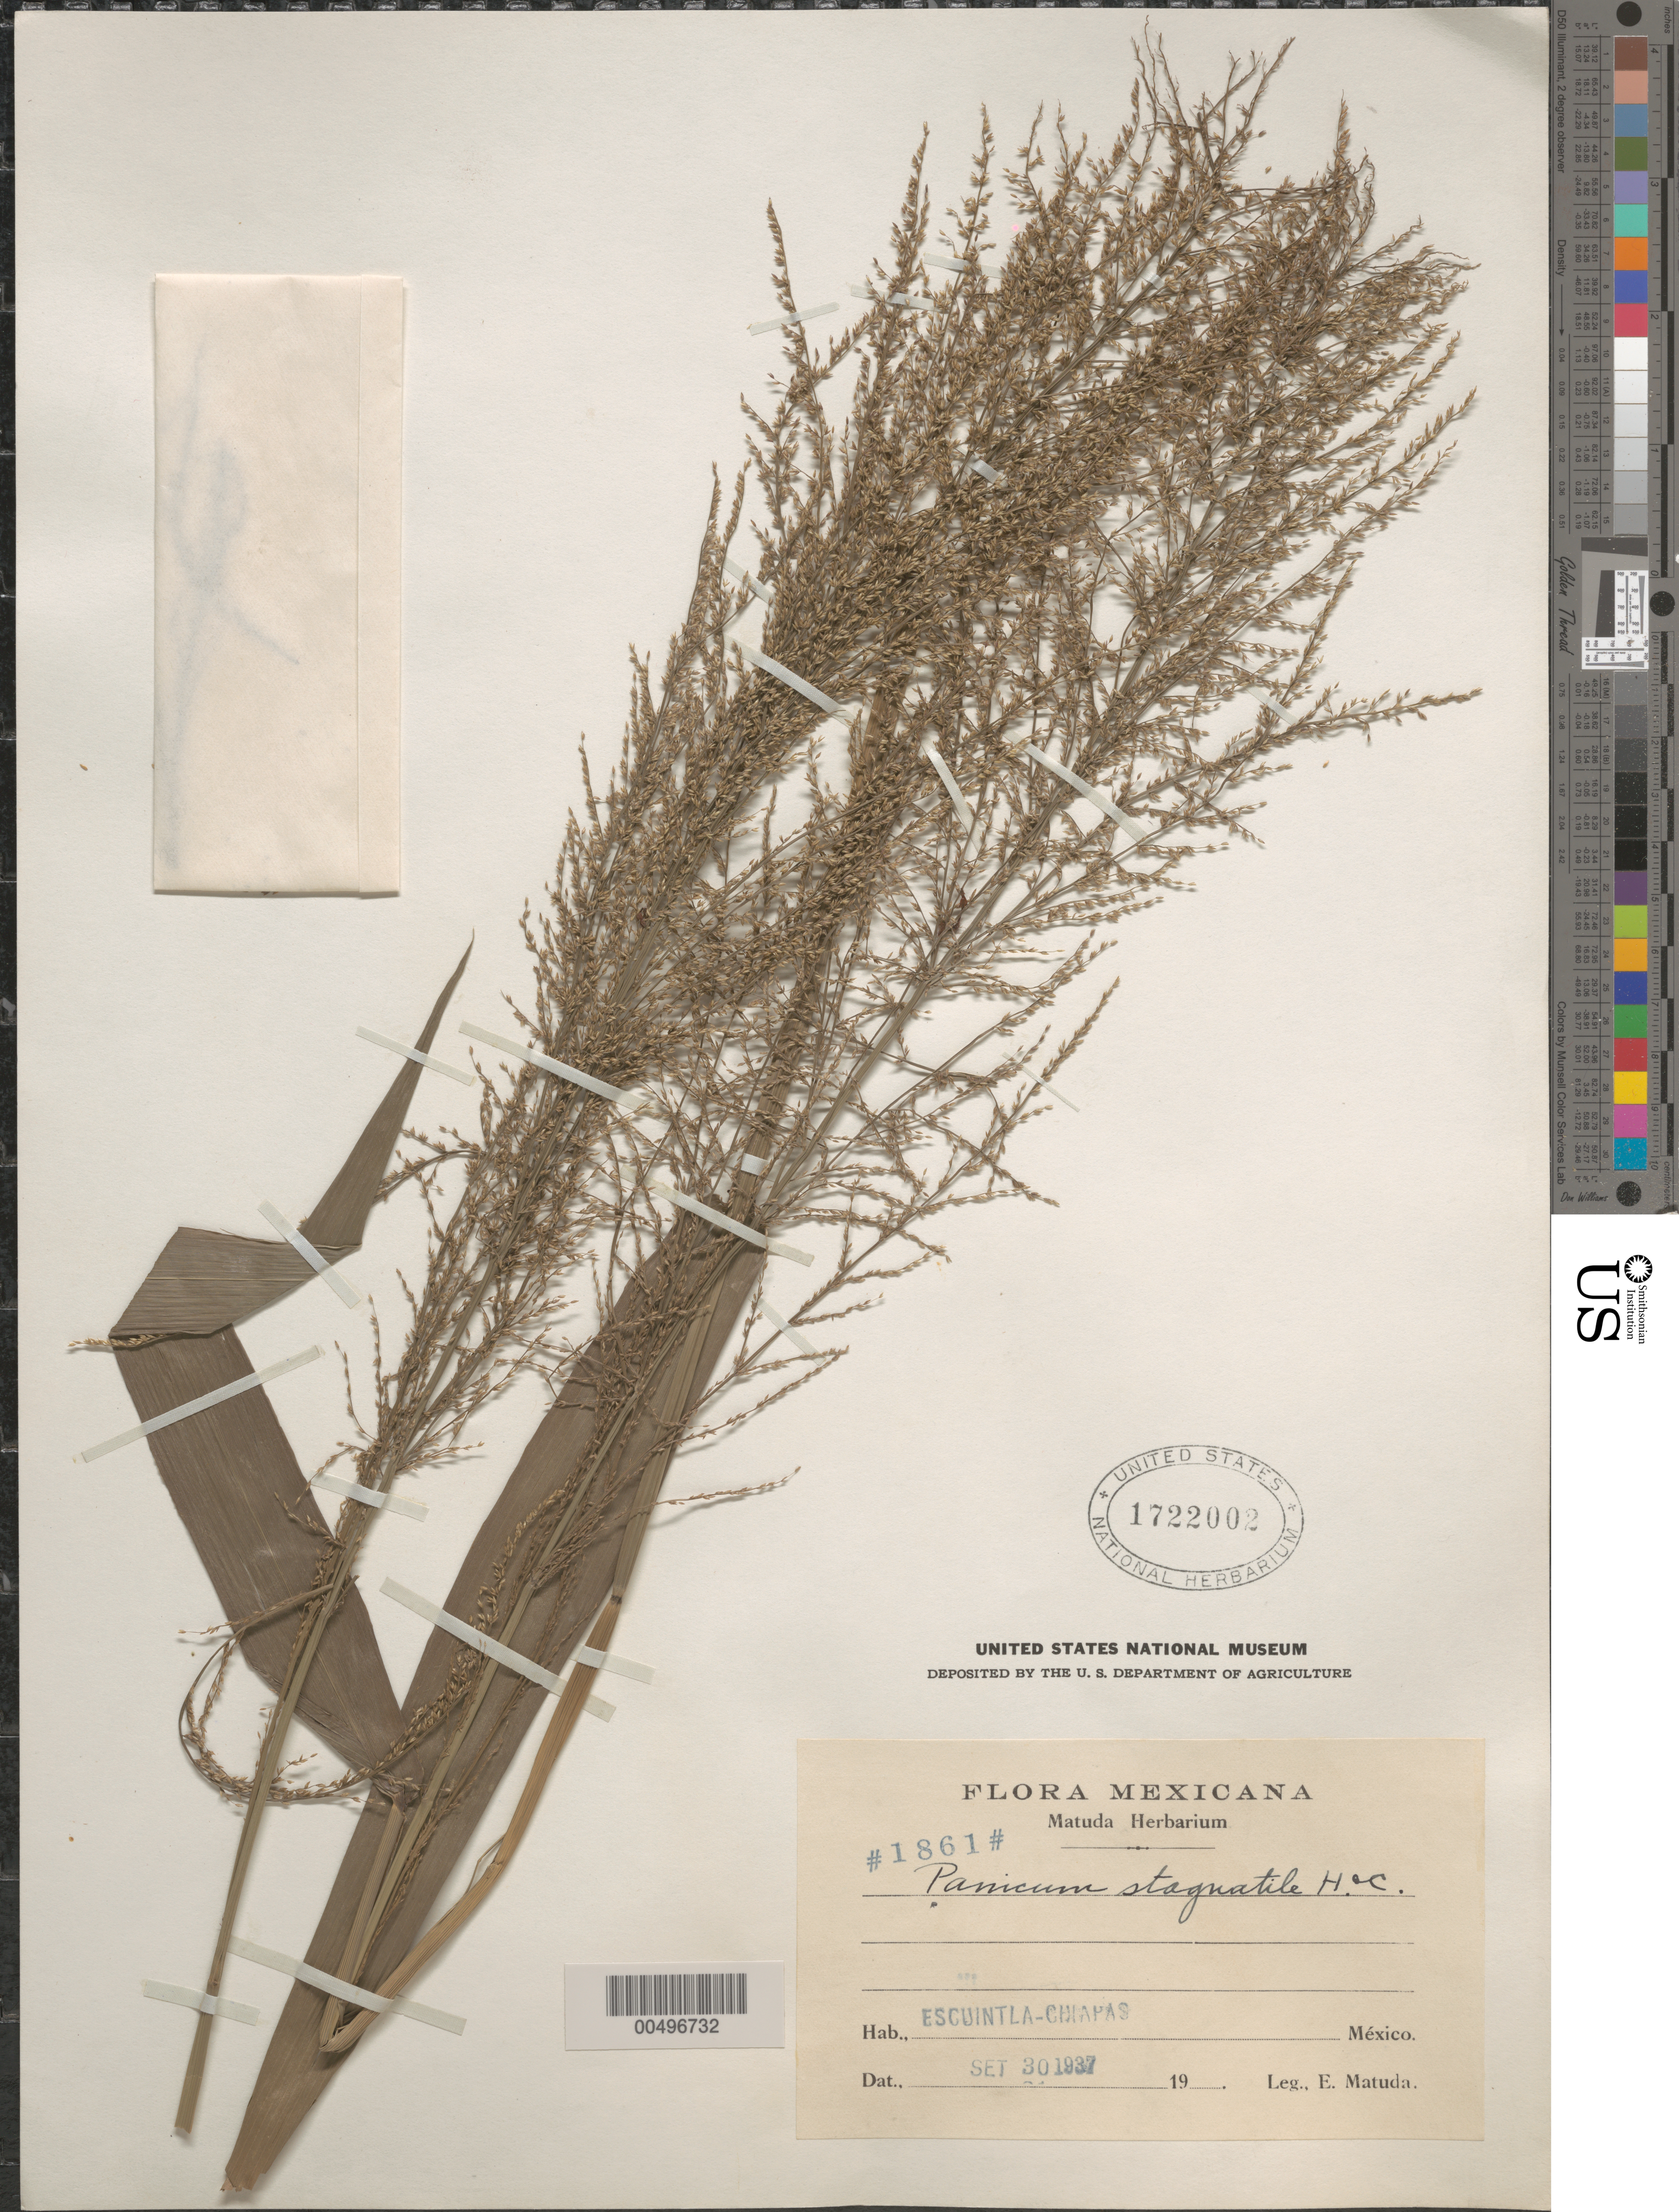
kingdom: Plantae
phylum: Tracheophyta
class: Liliopsida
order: Poales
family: Poaceae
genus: Panicum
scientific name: Panicum stagnatile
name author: Hitchc. & Chase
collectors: E. Matuda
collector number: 1861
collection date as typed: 30 Sep 1937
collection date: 1937-09-30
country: Mexico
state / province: Chiapas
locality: Escuintla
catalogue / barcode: US 1722002